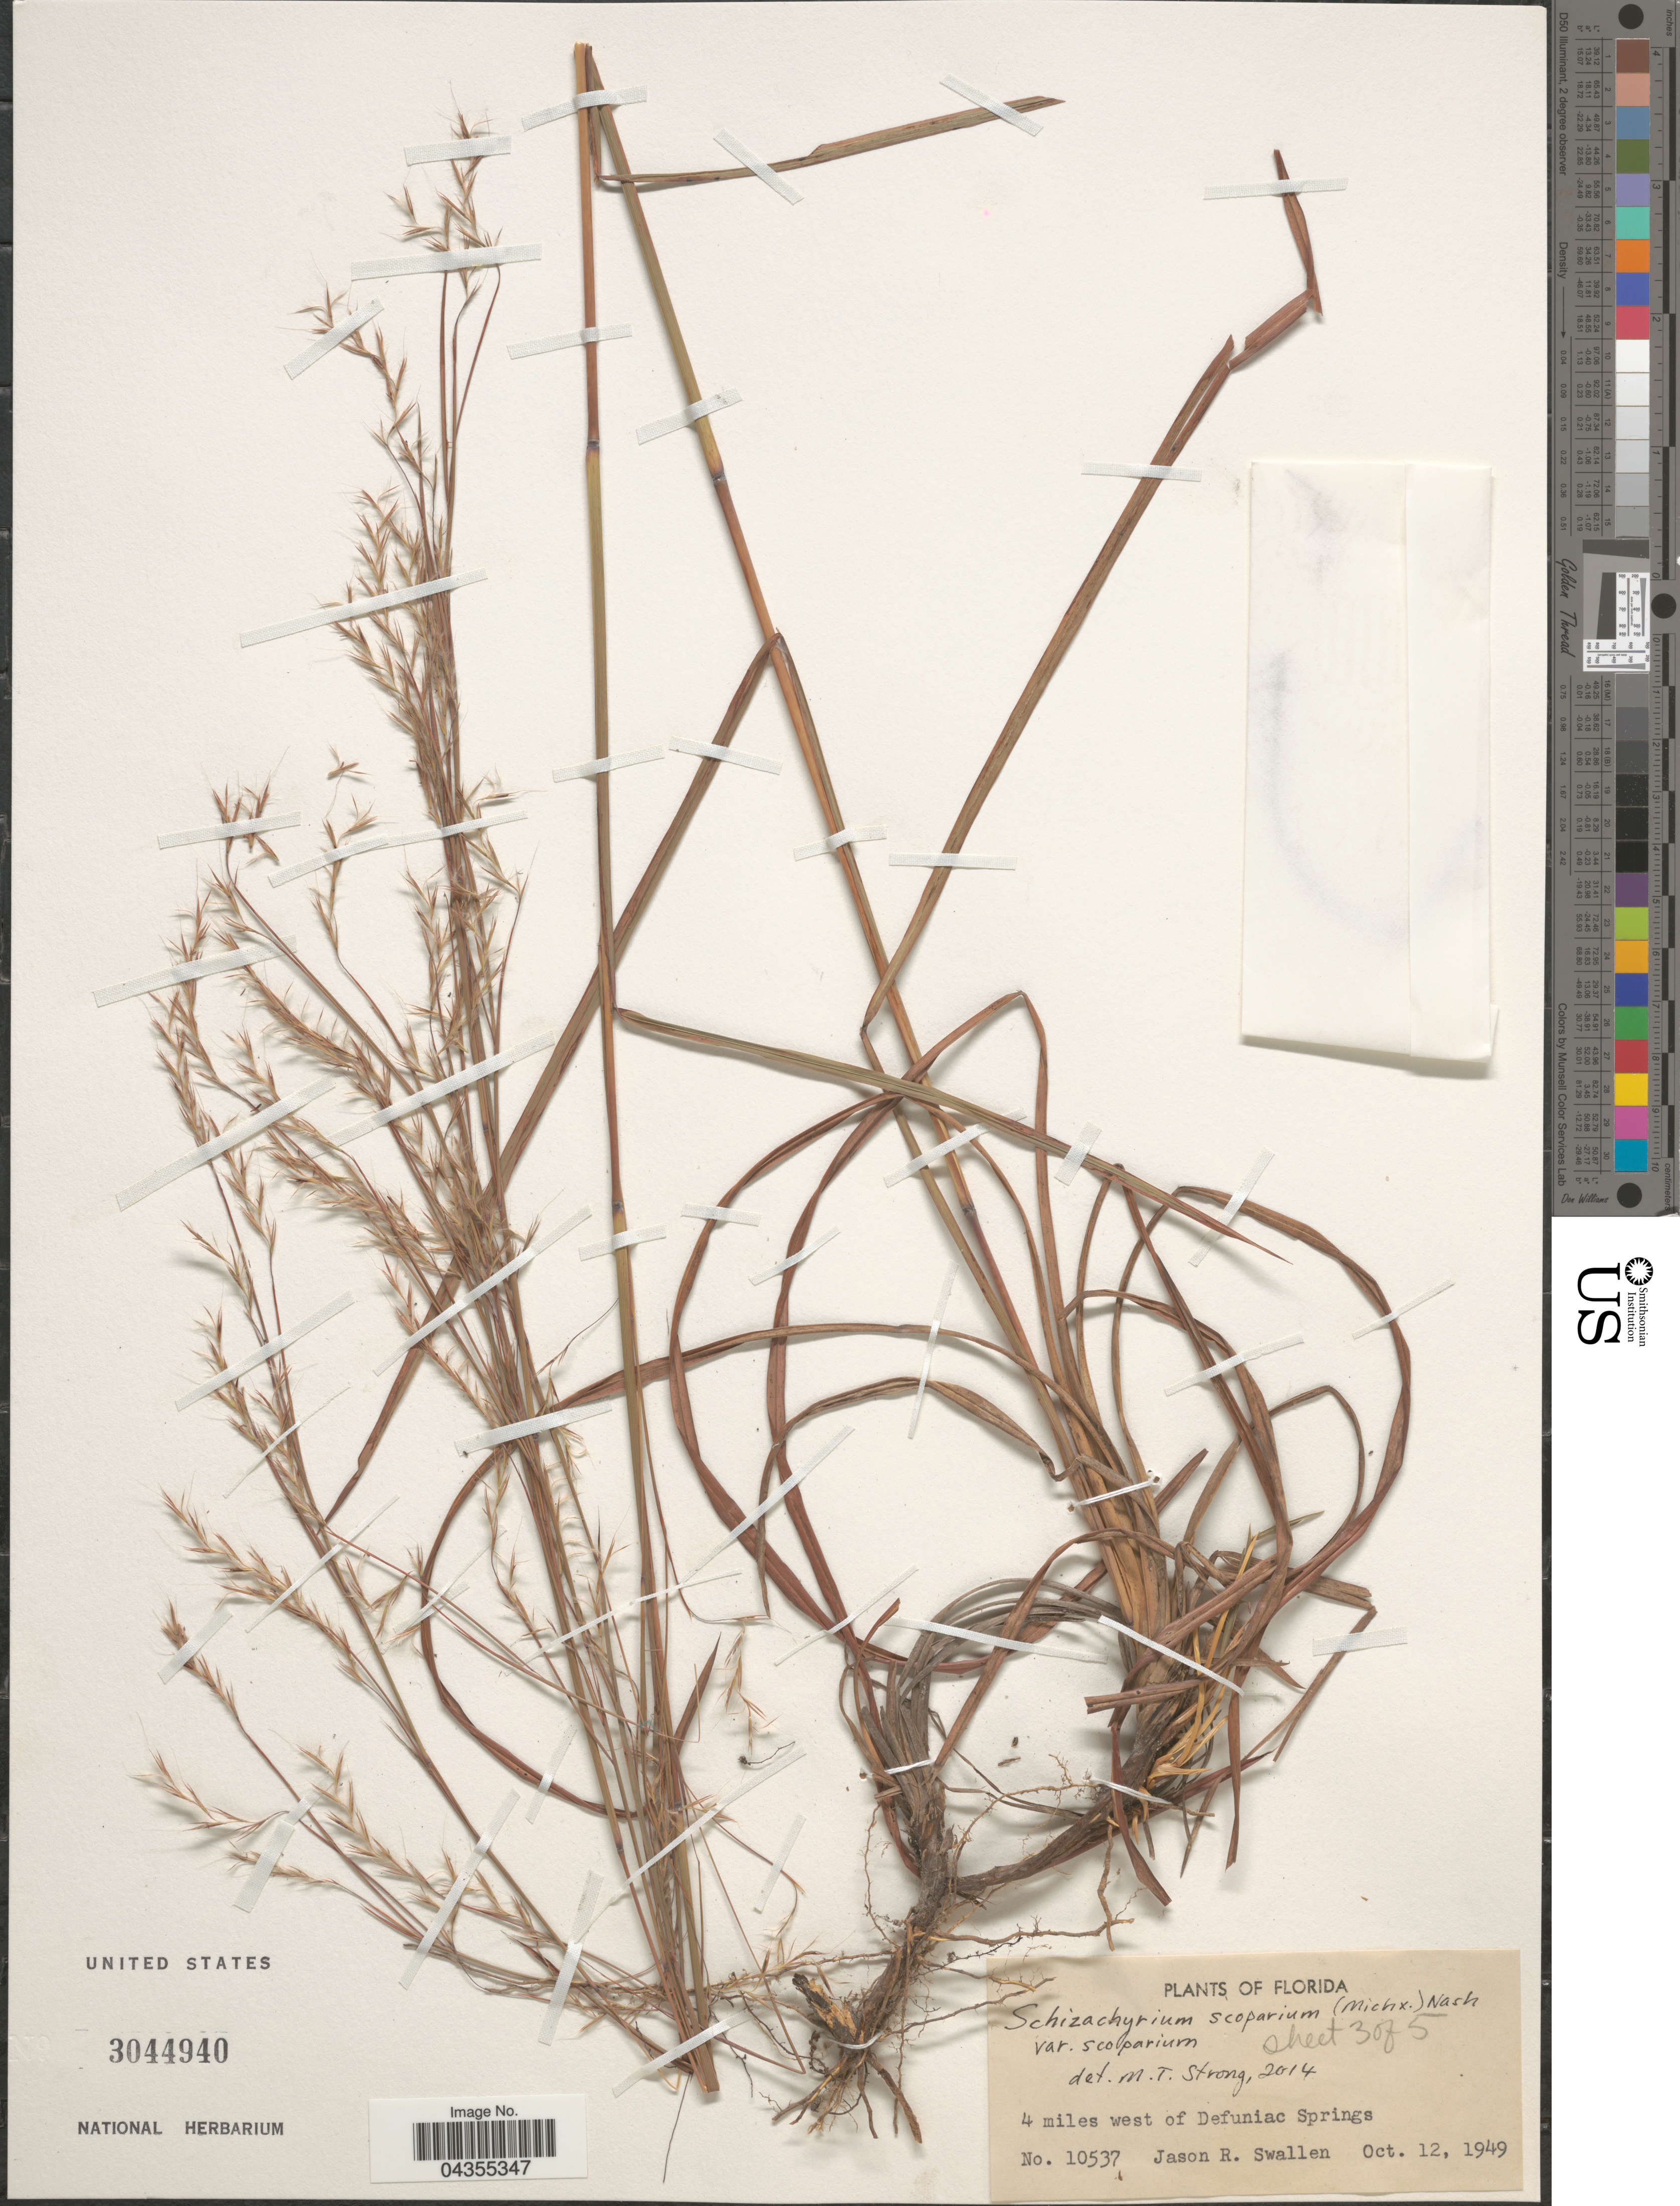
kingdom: Plantae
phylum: Tracheophyta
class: Liliopsida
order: Poales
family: Poaceae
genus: Schizachyrium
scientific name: Schizachyrium scoparium var. scoparium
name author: (Michx.) Nash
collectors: J. R. Swallen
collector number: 10537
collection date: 1949-10-12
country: United States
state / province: Florida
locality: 4 miles west of Defuniac Springs.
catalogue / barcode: US 3044940